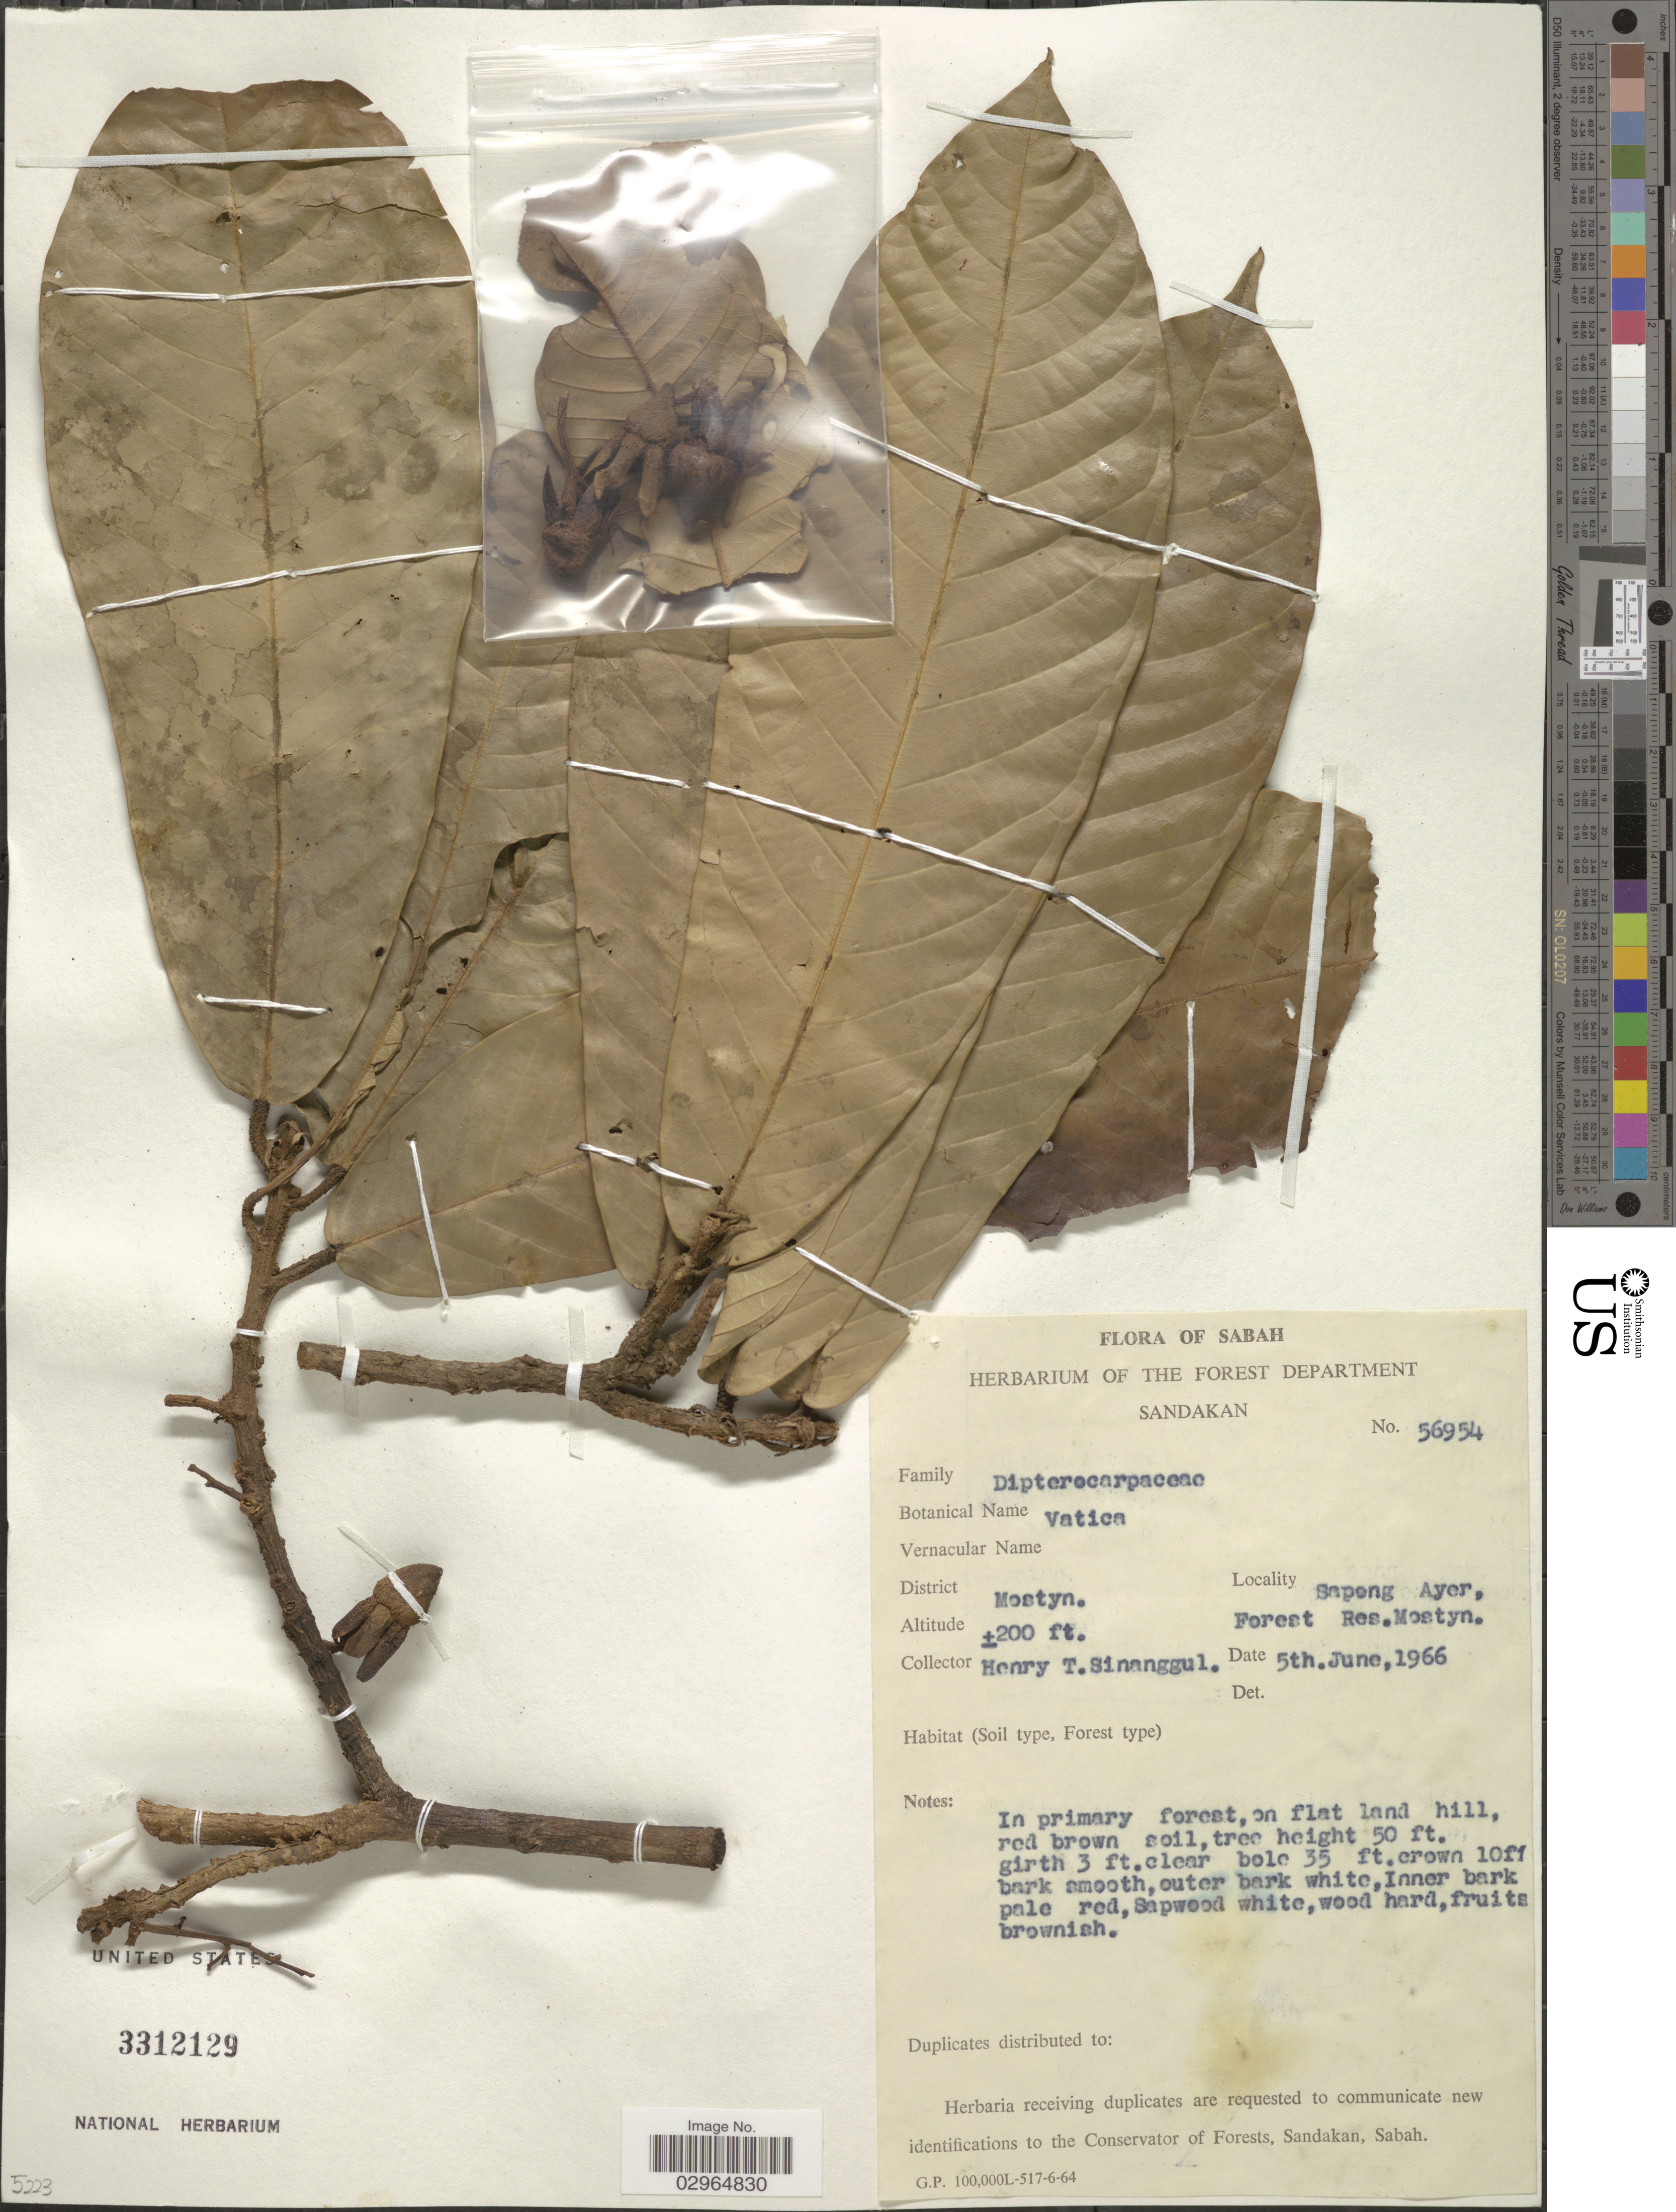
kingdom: Plantae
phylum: Tracheophyta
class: Magnoliopsida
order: Malvales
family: Dipterocarpaceae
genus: Vatica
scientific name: Vatica sp.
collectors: H. Sinanggul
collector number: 56954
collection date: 1966-06-05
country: Malaysia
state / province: Sabah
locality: District Mostyn. Sapeng Ayer Forest Res. Mostyn.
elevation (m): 61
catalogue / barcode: US 3312129